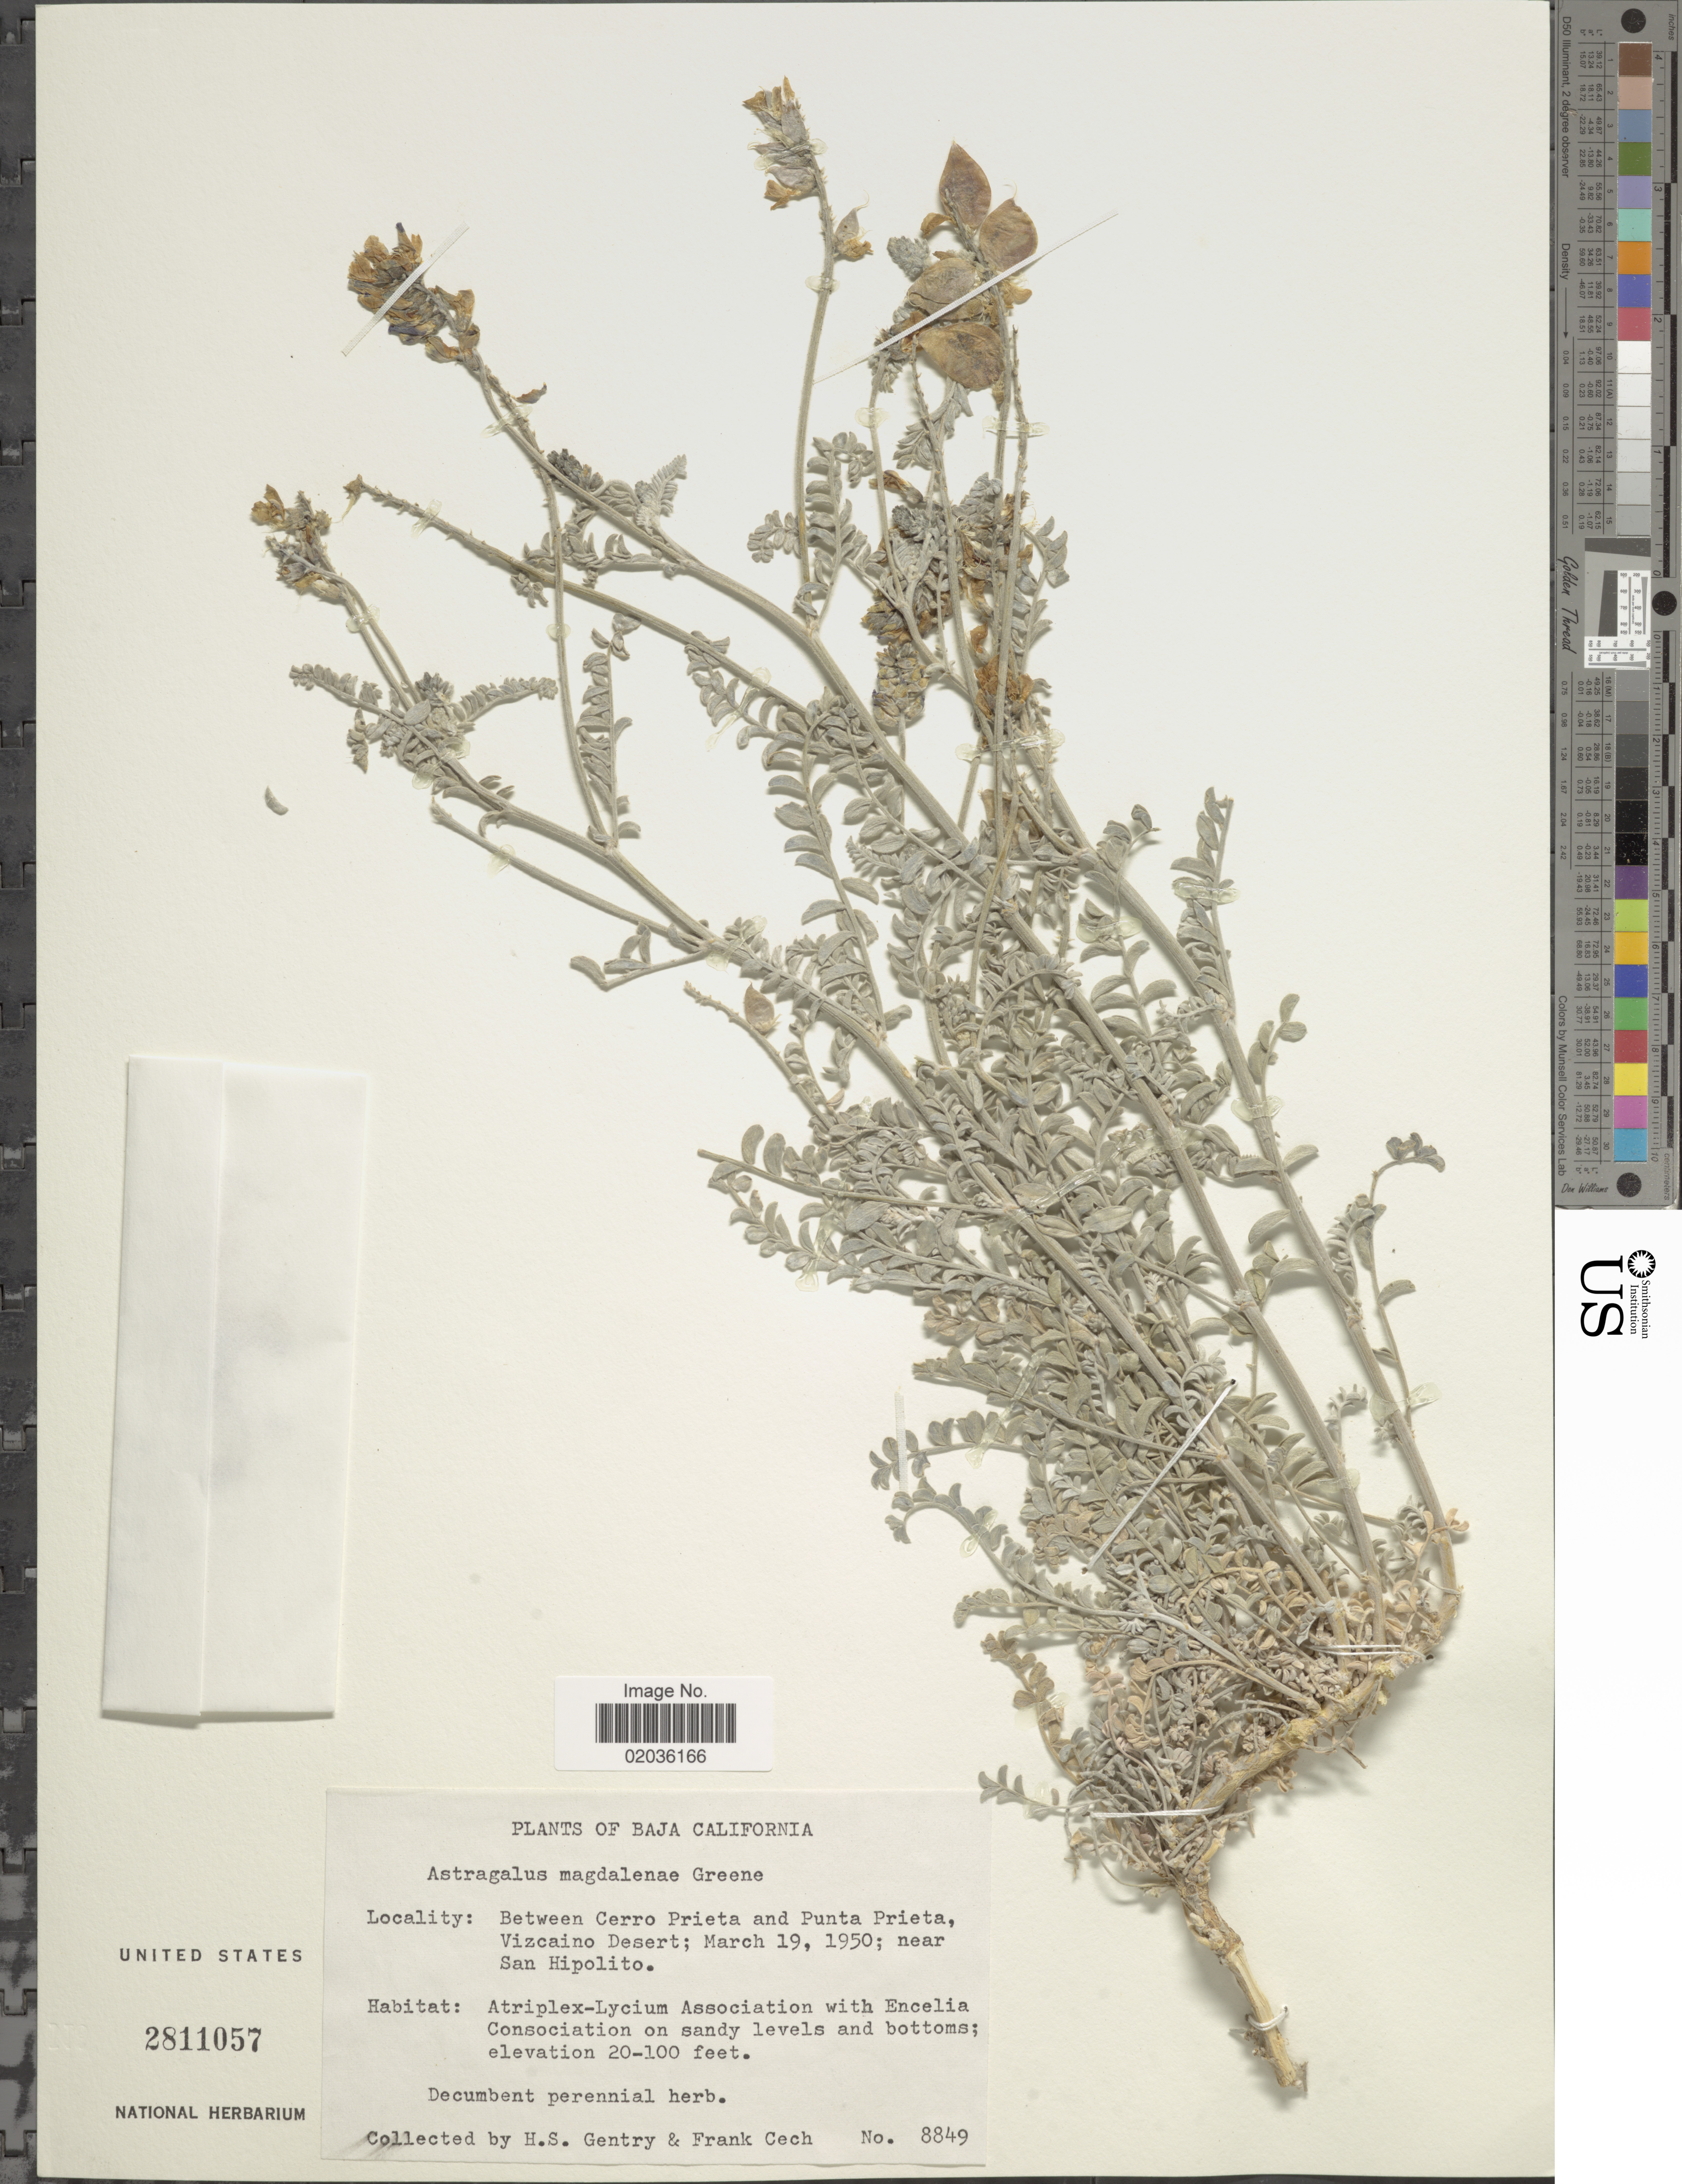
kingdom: Plantae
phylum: Tracheophyta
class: Magnoliopsida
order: Fabales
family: Fabaceae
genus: Astragalus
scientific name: Astragalus magdalenae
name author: Greene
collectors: H. S. Gentry & F. Cech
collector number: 8849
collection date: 1950-03-19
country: Mexico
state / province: Baja California Norte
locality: Between Cerro Prieta and Punta Prieta, VVizcaino Desert; near San Hipolito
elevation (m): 6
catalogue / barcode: US 2811057